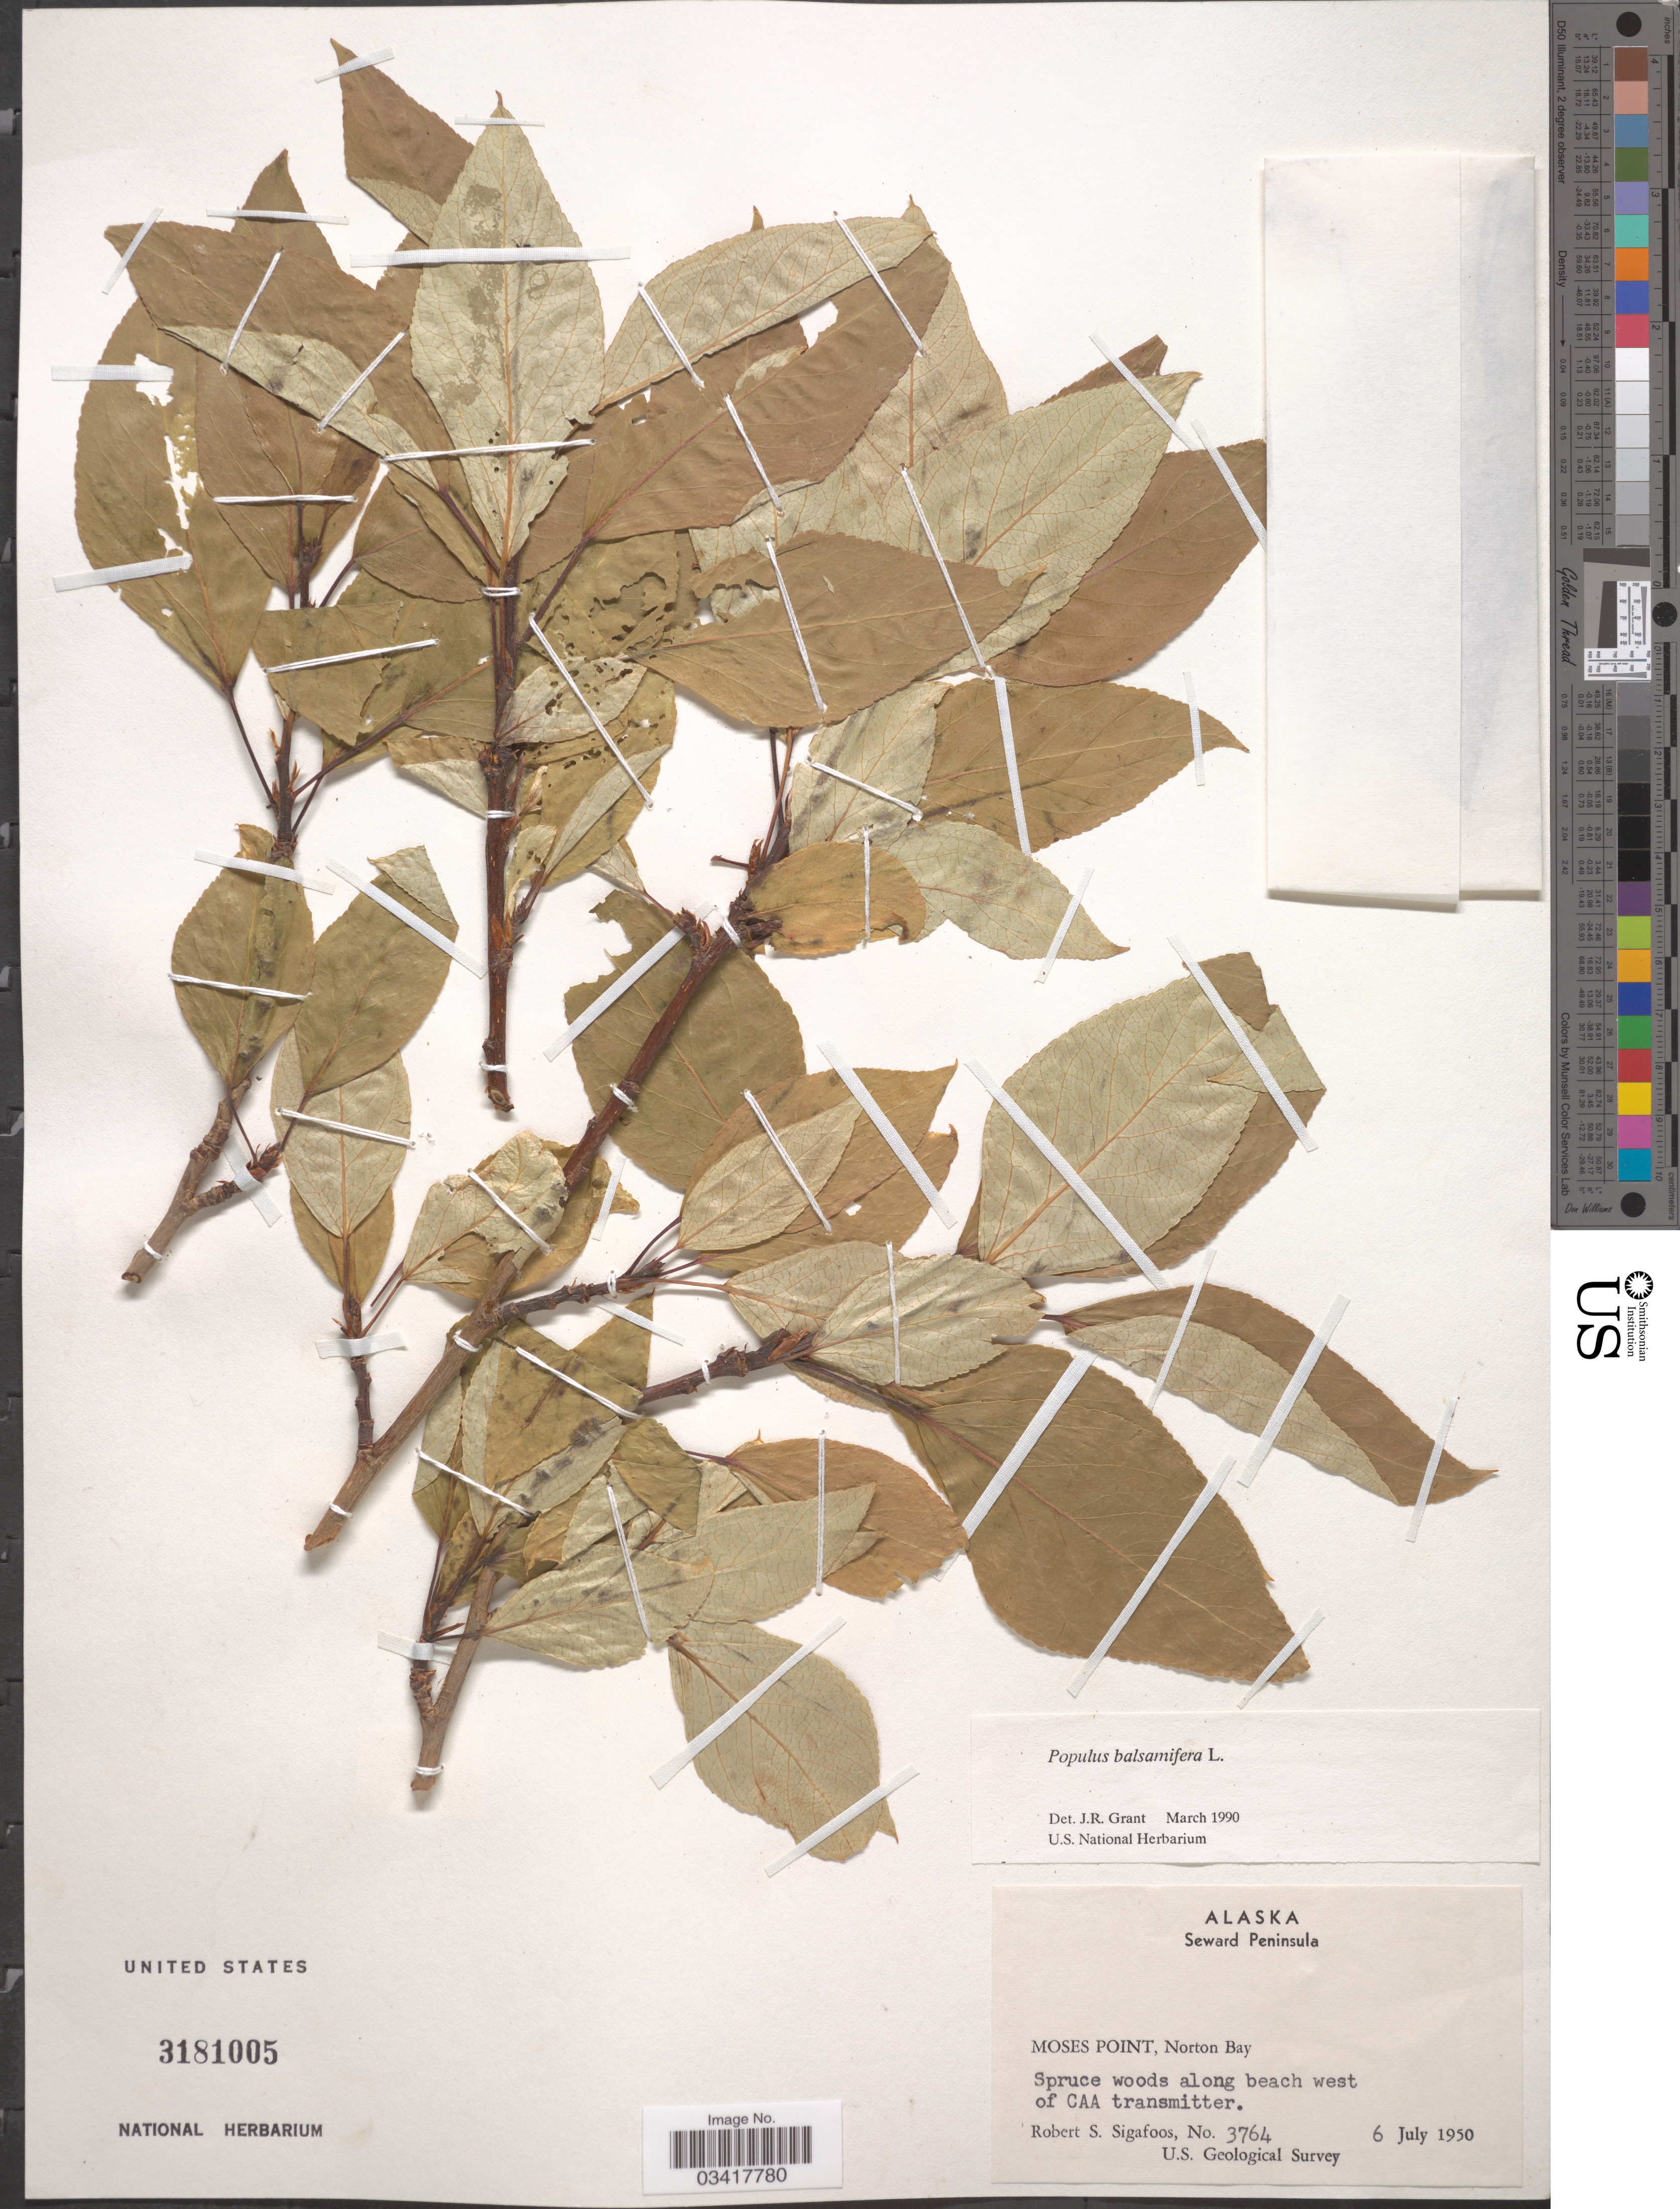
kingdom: Plantae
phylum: Tracheophyta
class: Magnoliopsida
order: Malpighiales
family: Salicaceae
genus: Populus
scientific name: Populus balsamifera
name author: L.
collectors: R. Sigafoos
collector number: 3764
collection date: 1950-07-06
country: United States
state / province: Alaska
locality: Seward Peninsula. Moses Point, Norton Bay. Spruce woods along beach west of CAA transmitter.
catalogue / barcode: US 3181005